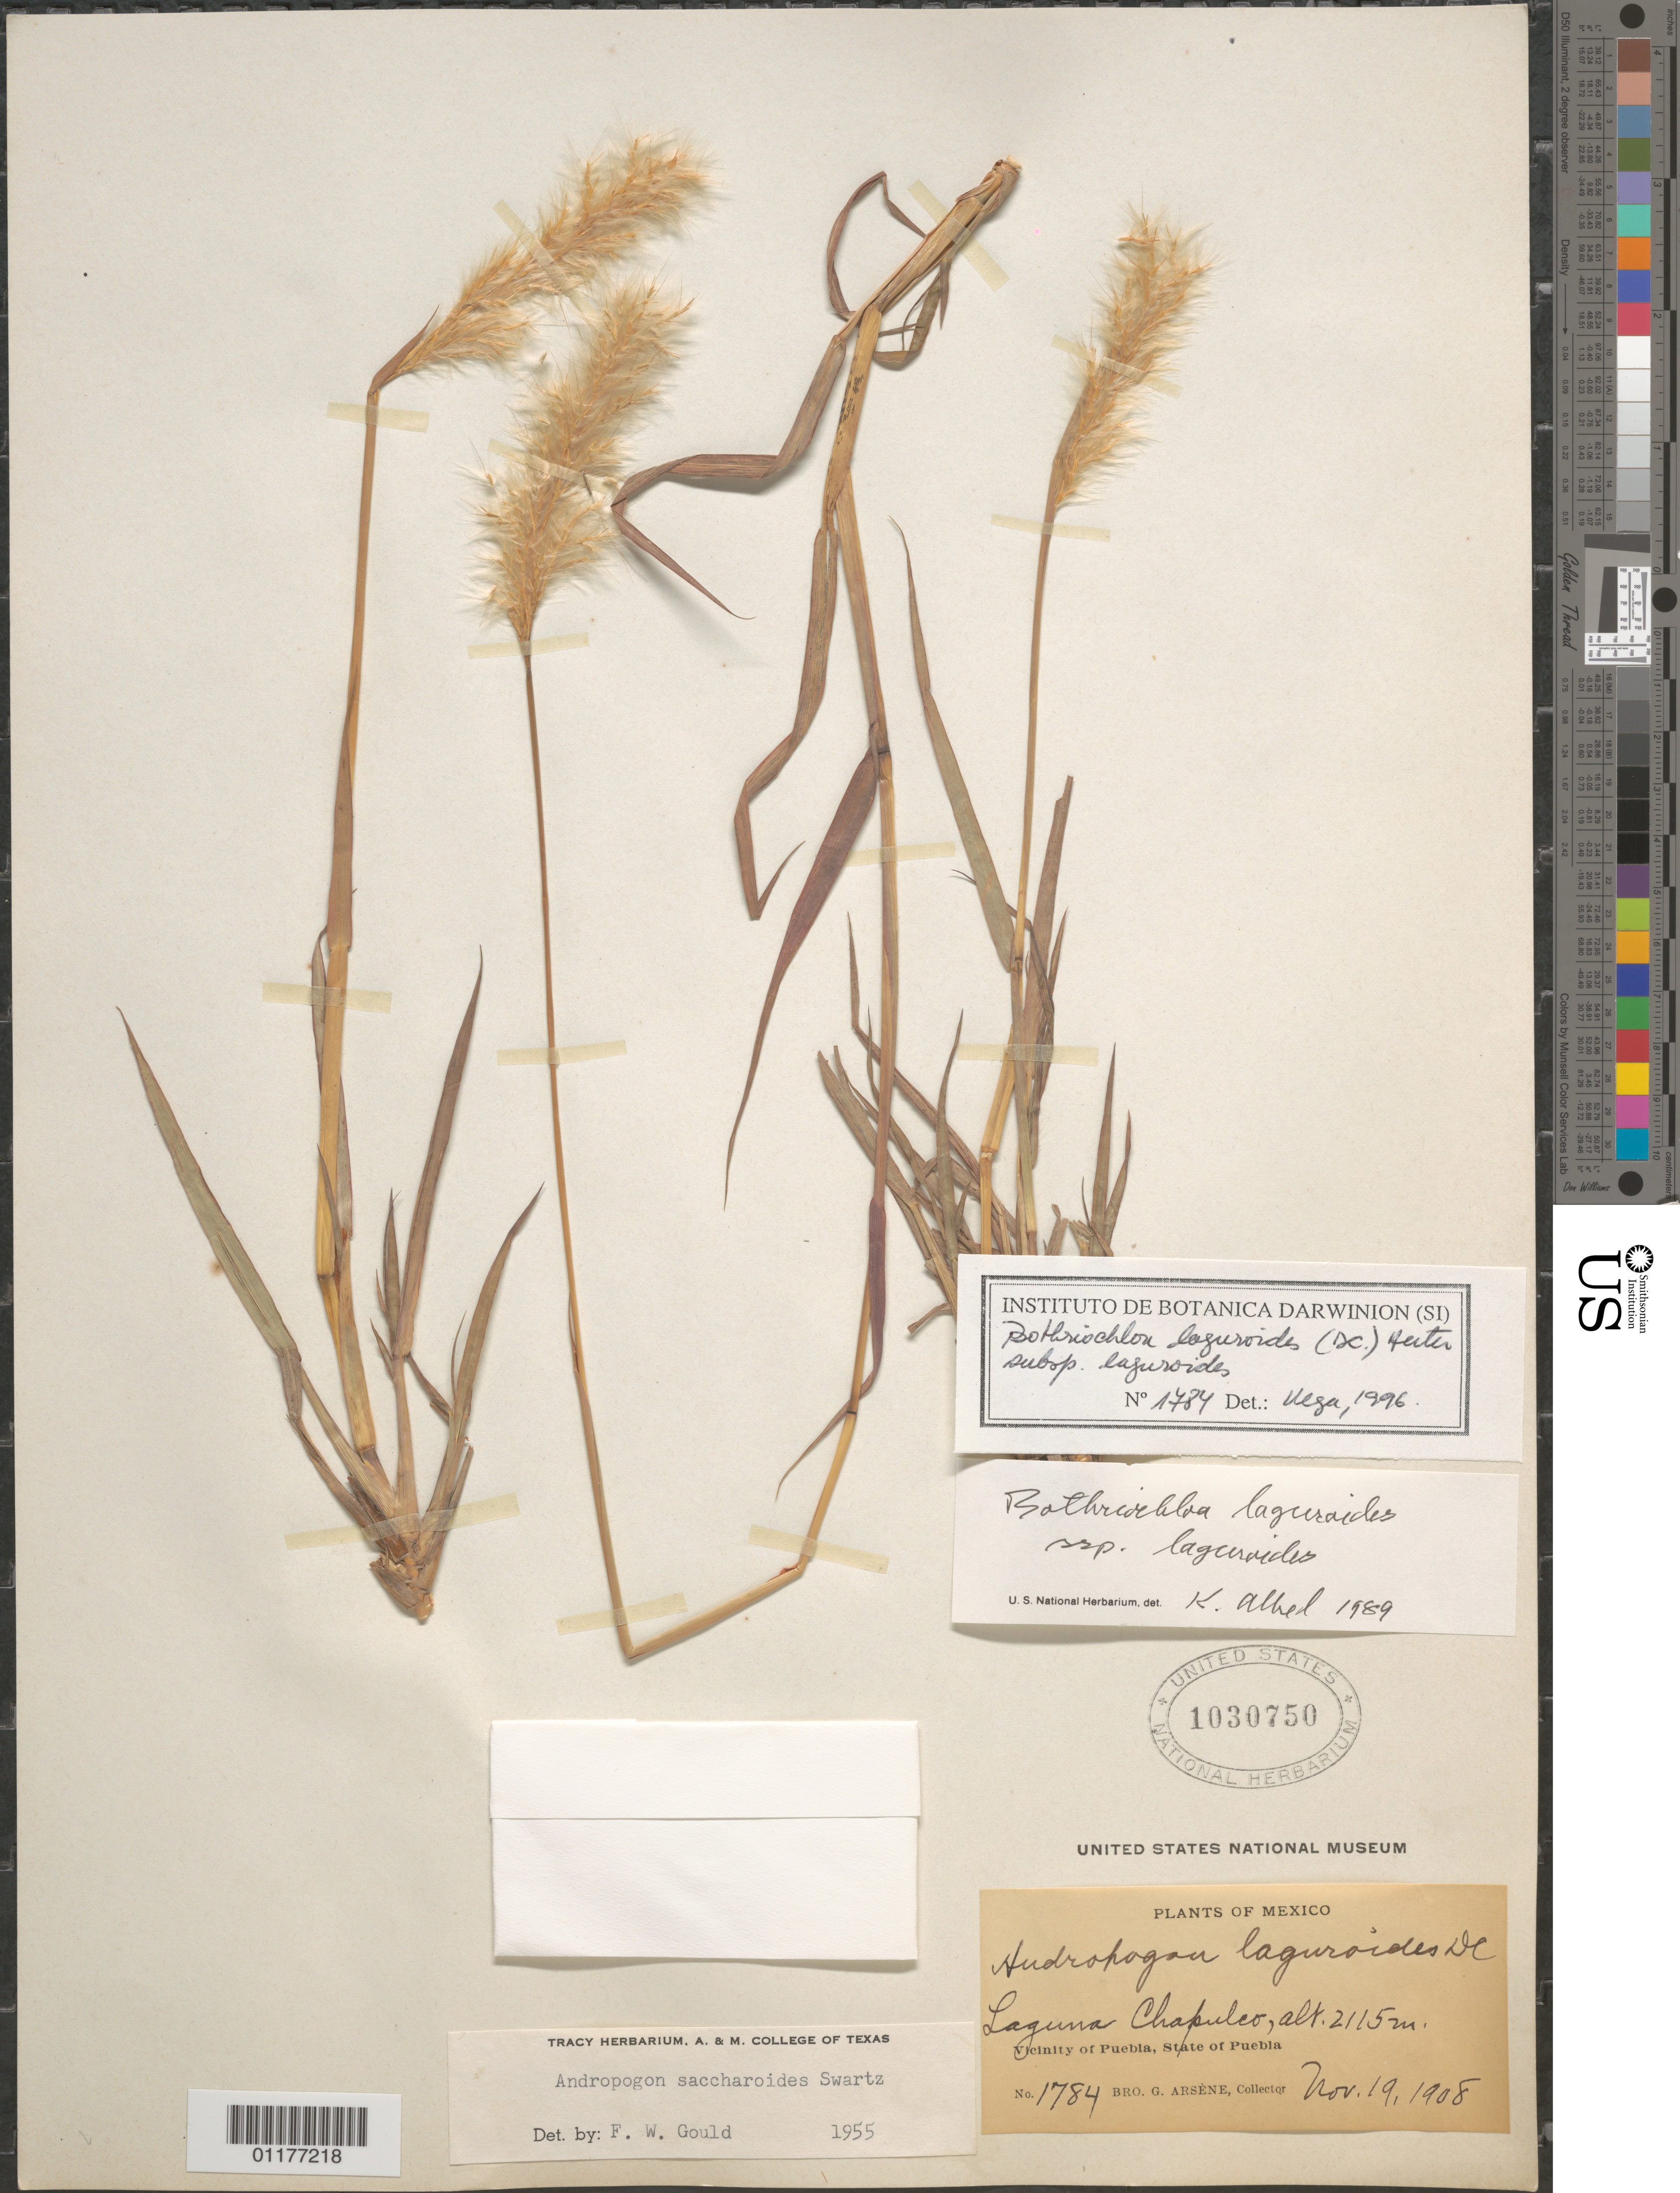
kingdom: Plantae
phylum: Tracheophyta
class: Liliopsida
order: Poales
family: Poaceae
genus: Bothriochloa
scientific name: Bothriochloa laguroides subsp. laguroides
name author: (DC.) Herter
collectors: Bro. G. Arsène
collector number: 1784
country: Mexico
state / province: Puebla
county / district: Puebla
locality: Laguna Chapulco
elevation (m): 2115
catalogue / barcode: US 1030750